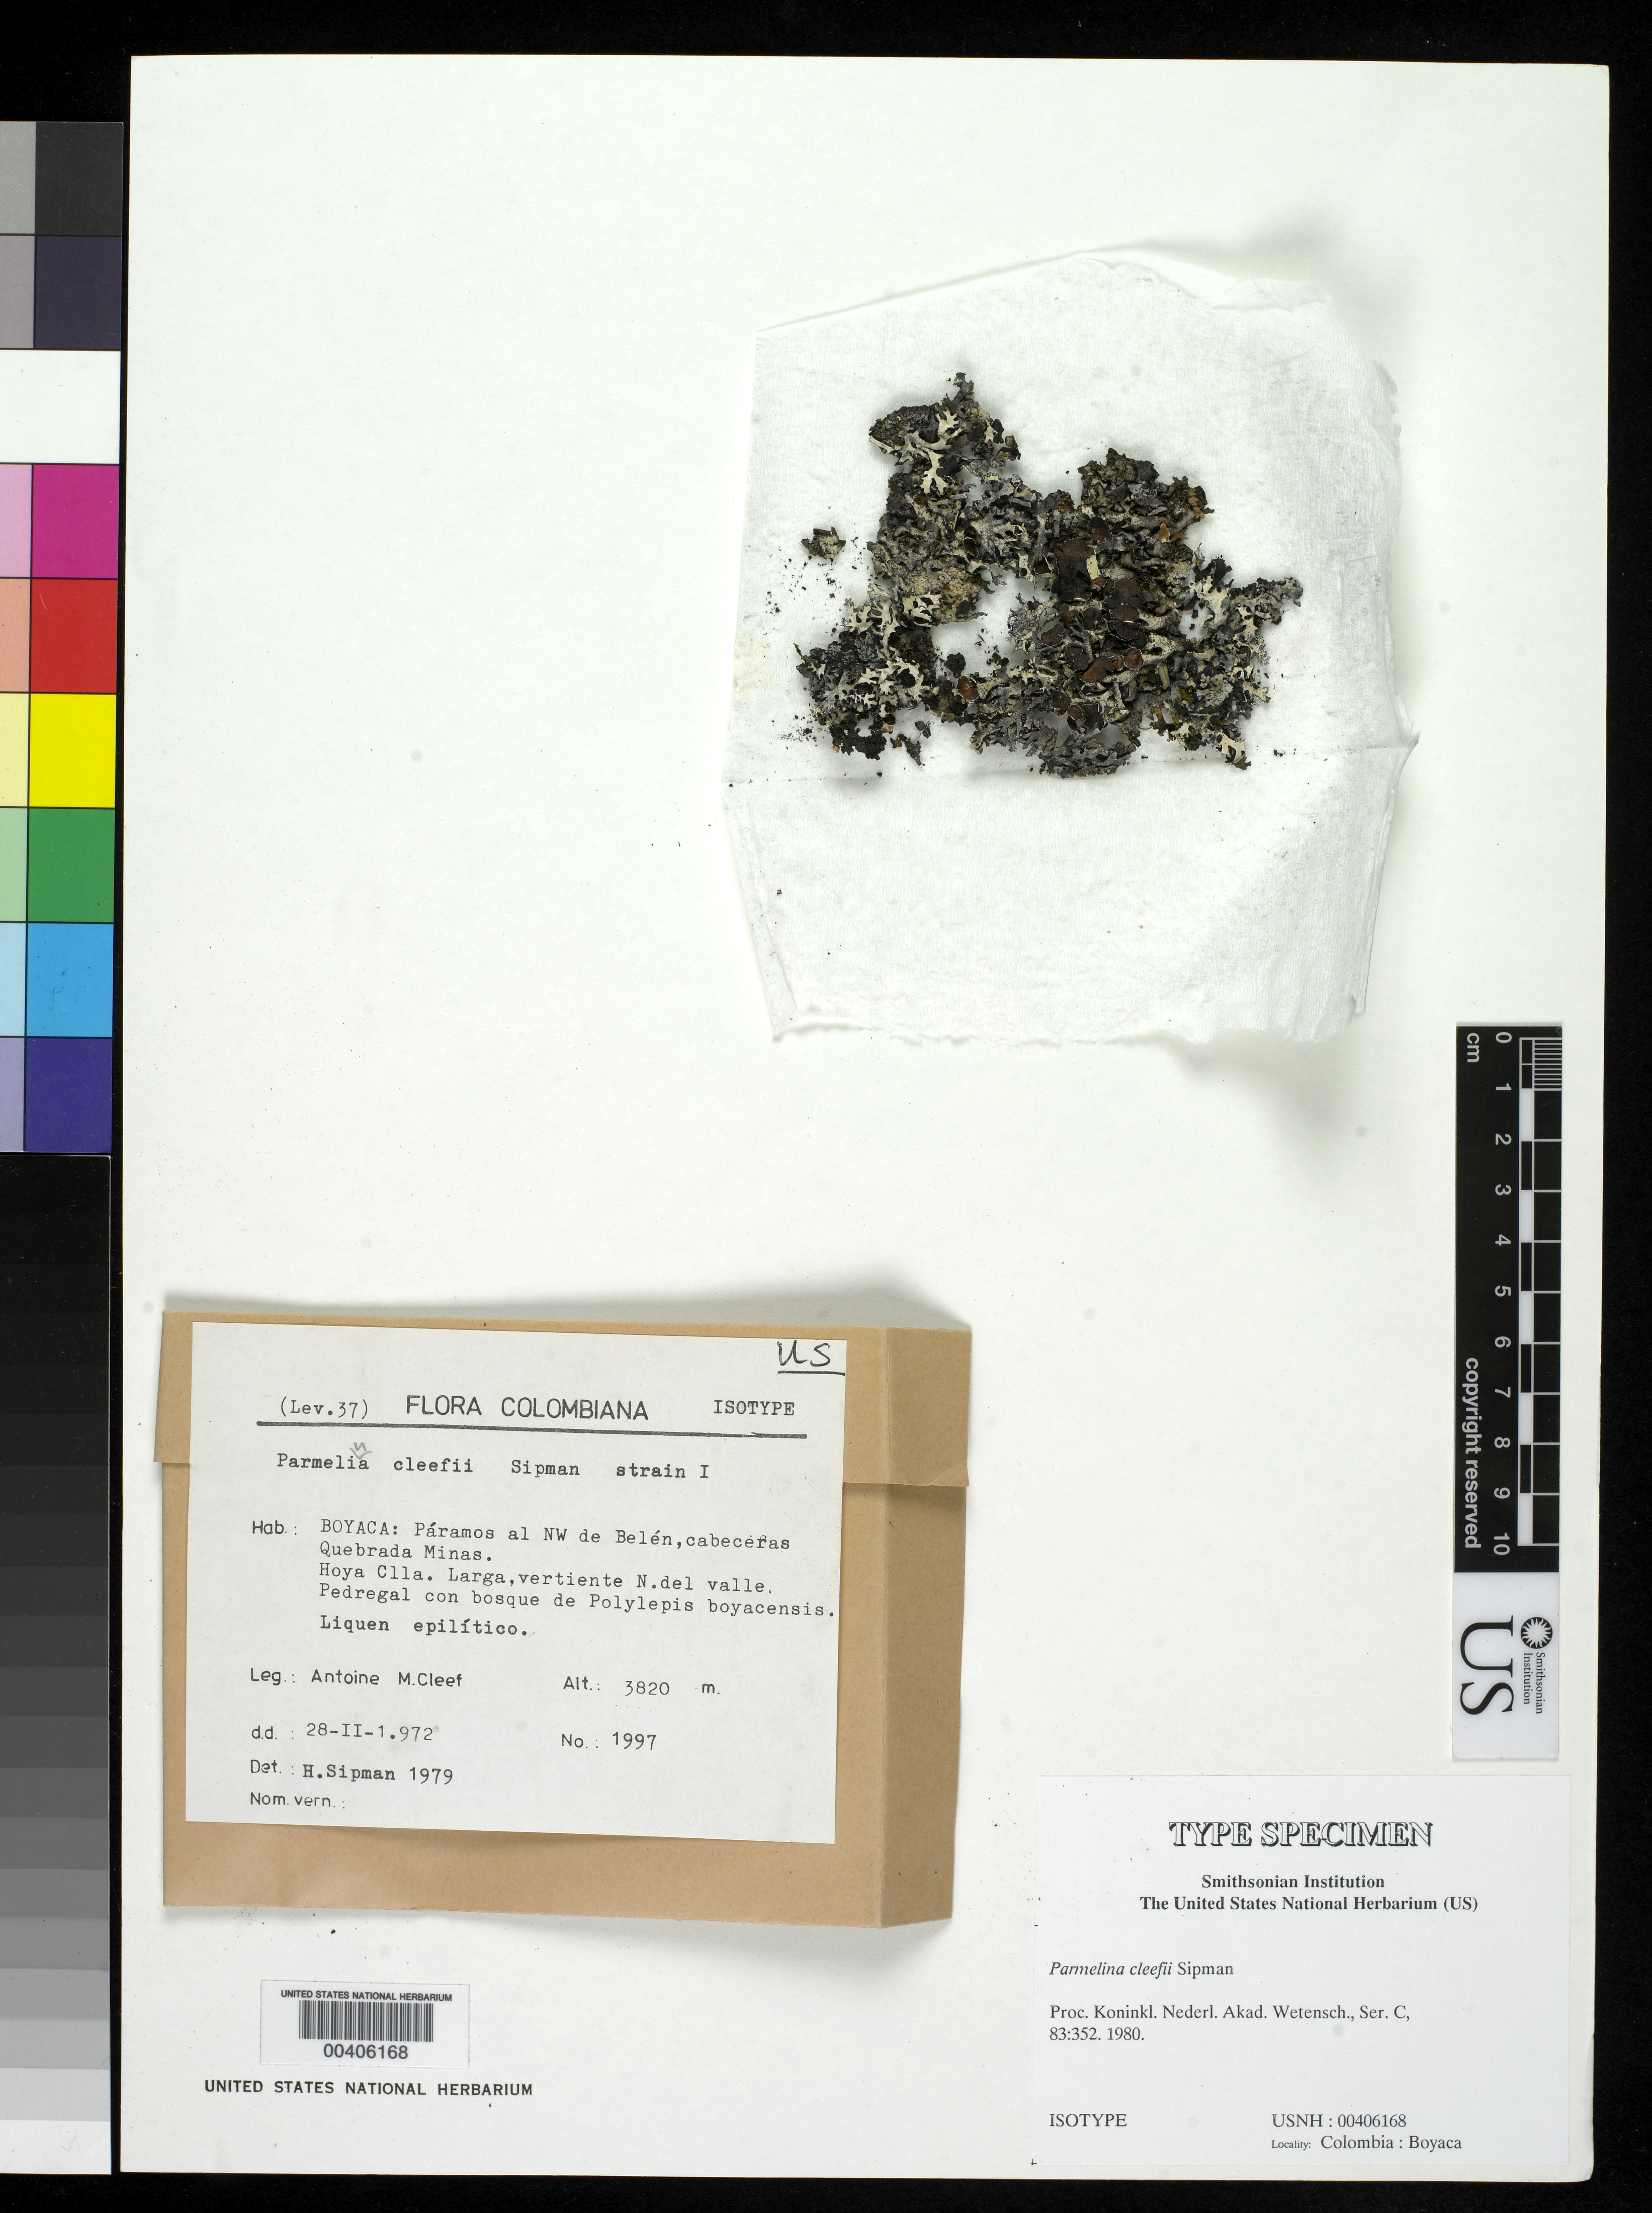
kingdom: Fungi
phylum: Ascomycota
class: Lecanoromycetes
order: Lecanorales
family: Parmeliaceae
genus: Parmelina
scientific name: Parmelina cleefii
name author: Sipman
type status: Isotype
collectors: A. M. Cleef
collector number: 1997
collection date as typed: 28 Feb 1972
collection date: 1972-02-28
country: Colombia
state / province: Boyacá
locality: Paramos al NW de Belem, Cabecera Quebrada Minas, Hoya Clla [?], larga Vertiente N del Valle. [Desert uplands to the NW of Belem, headwaters of Quebrada Minas, Clla (?) Basin, long slope N of the Valley.]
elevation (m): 3820